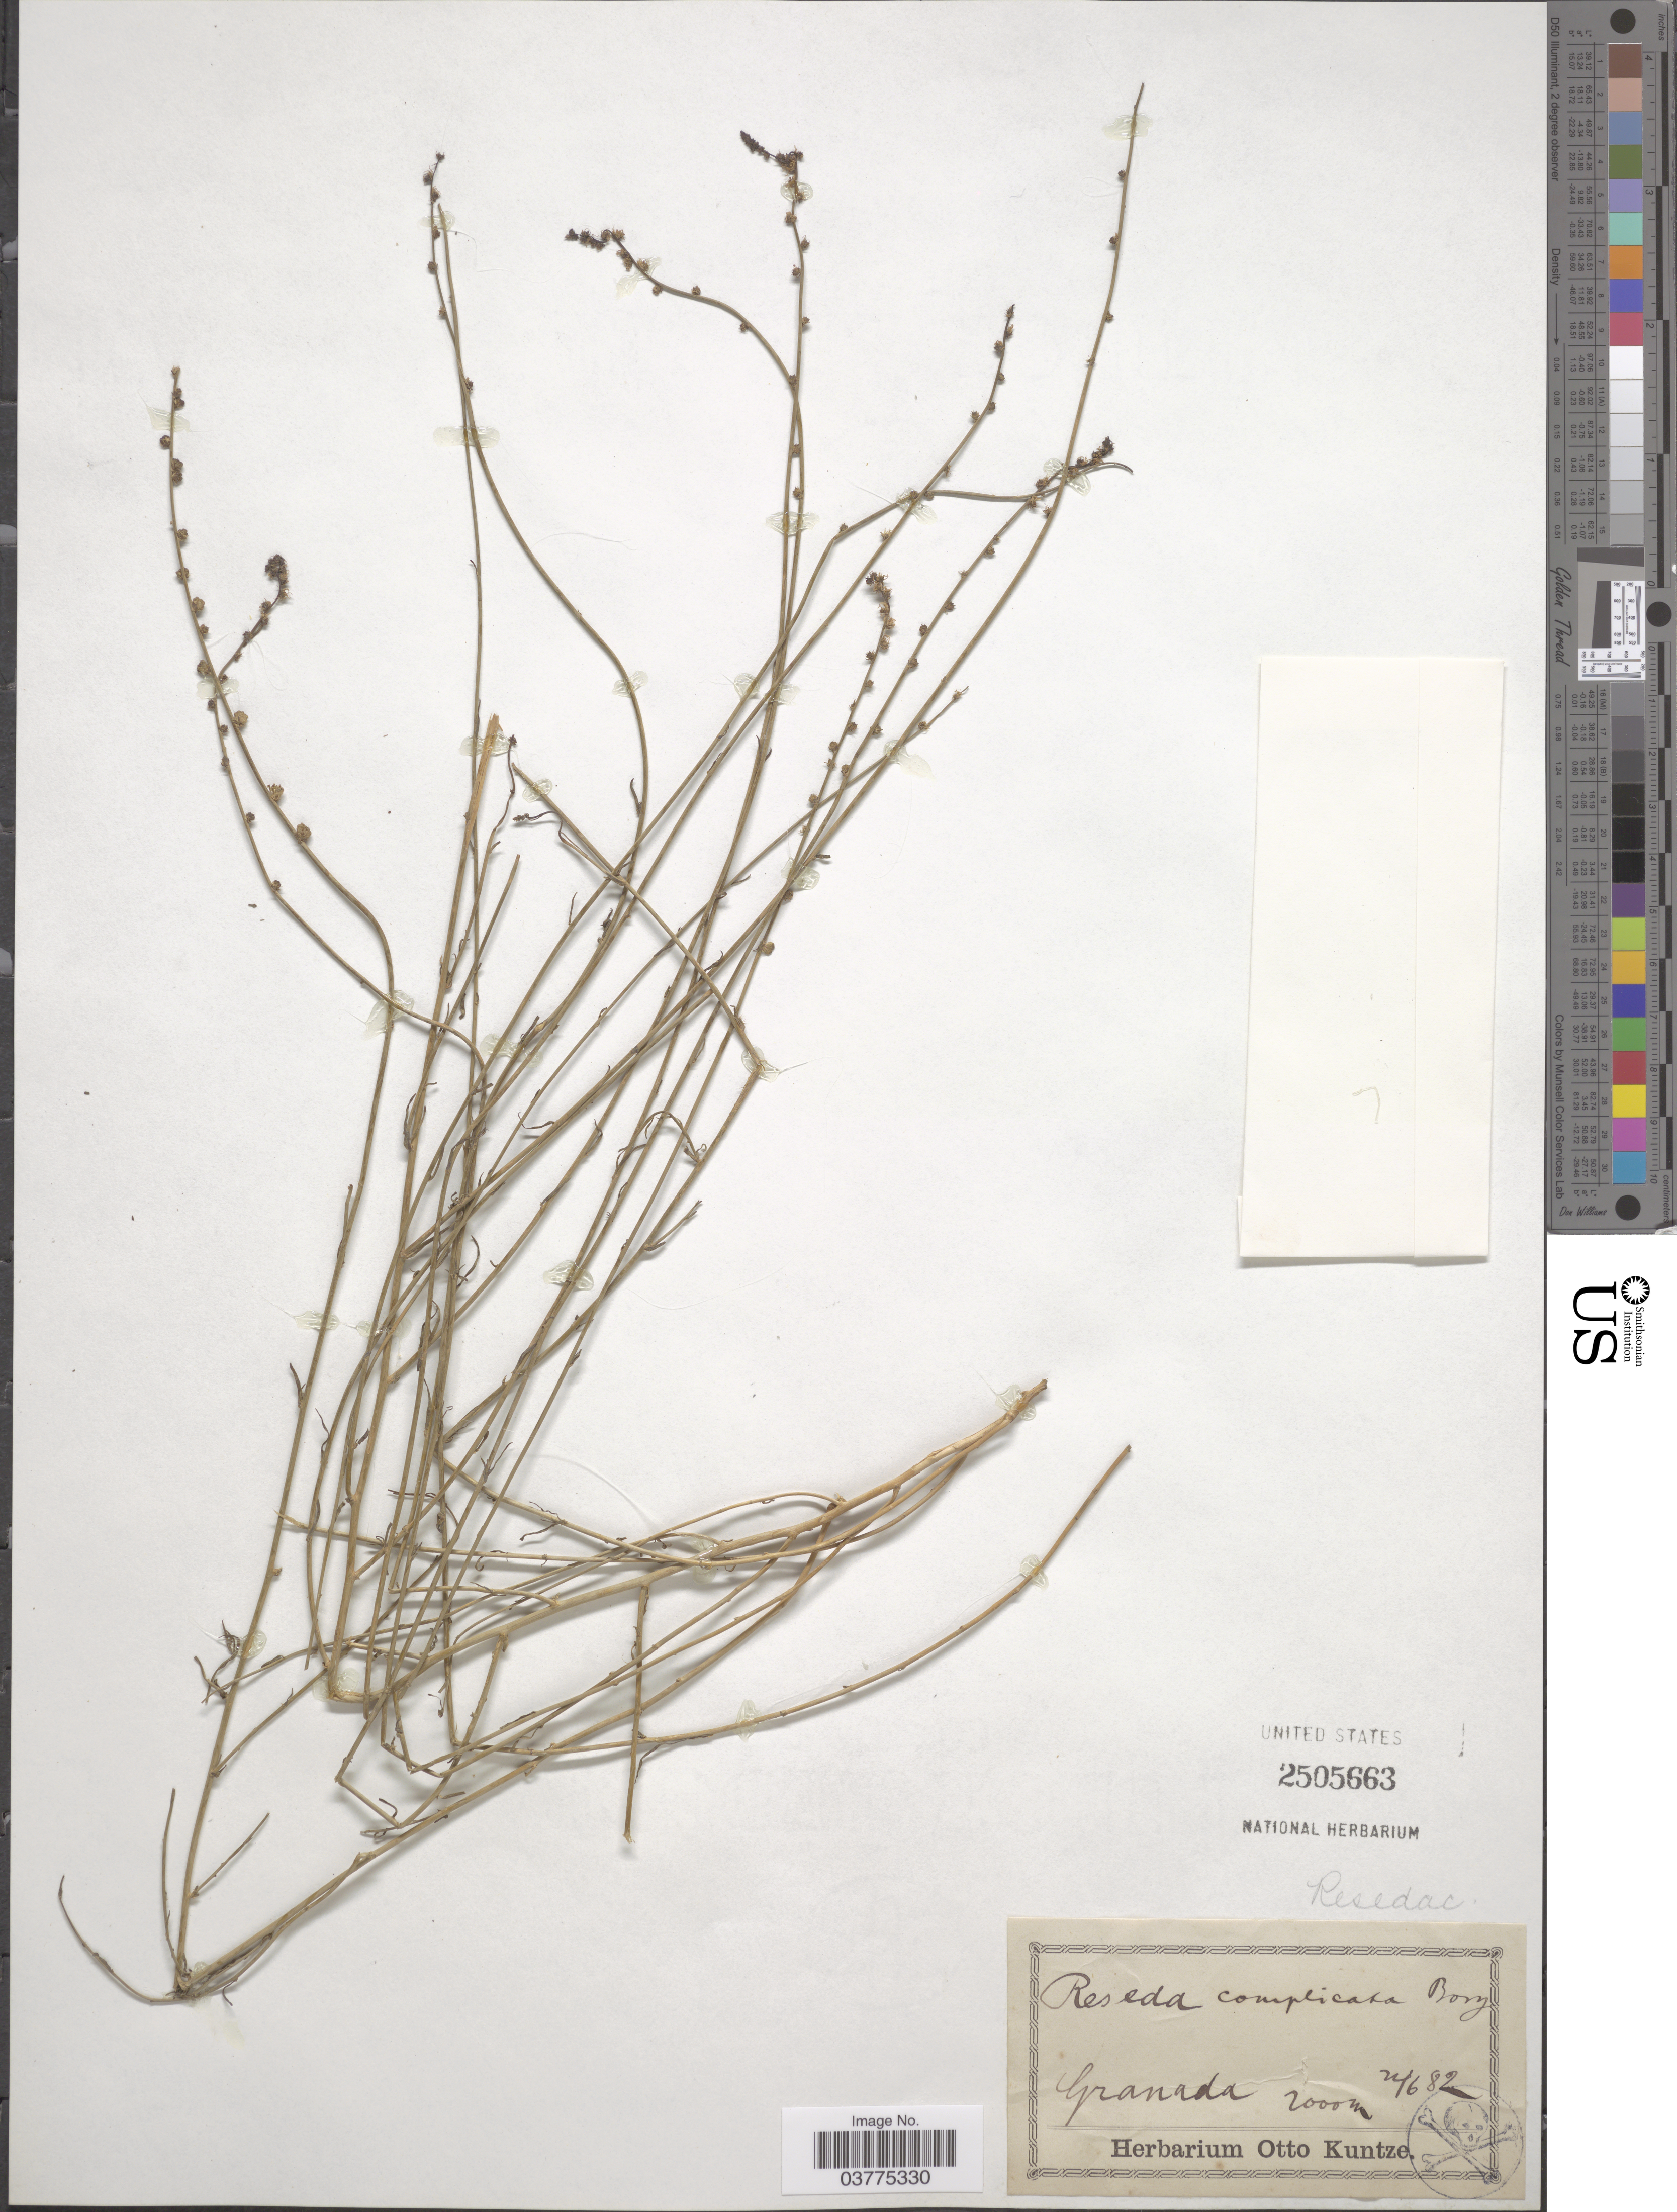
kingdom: Plantae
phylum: Tracheophyta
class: Magnoliopsida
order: Brassicales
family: Resedaceae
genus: Reseda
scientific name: Reseda complicata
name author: Bory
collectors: ex herb. Otto Kuntze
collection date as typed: Transcribed d/m/y: 22/6/82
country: Spain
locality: Granada.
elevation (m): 2000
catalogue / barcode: US 2505663